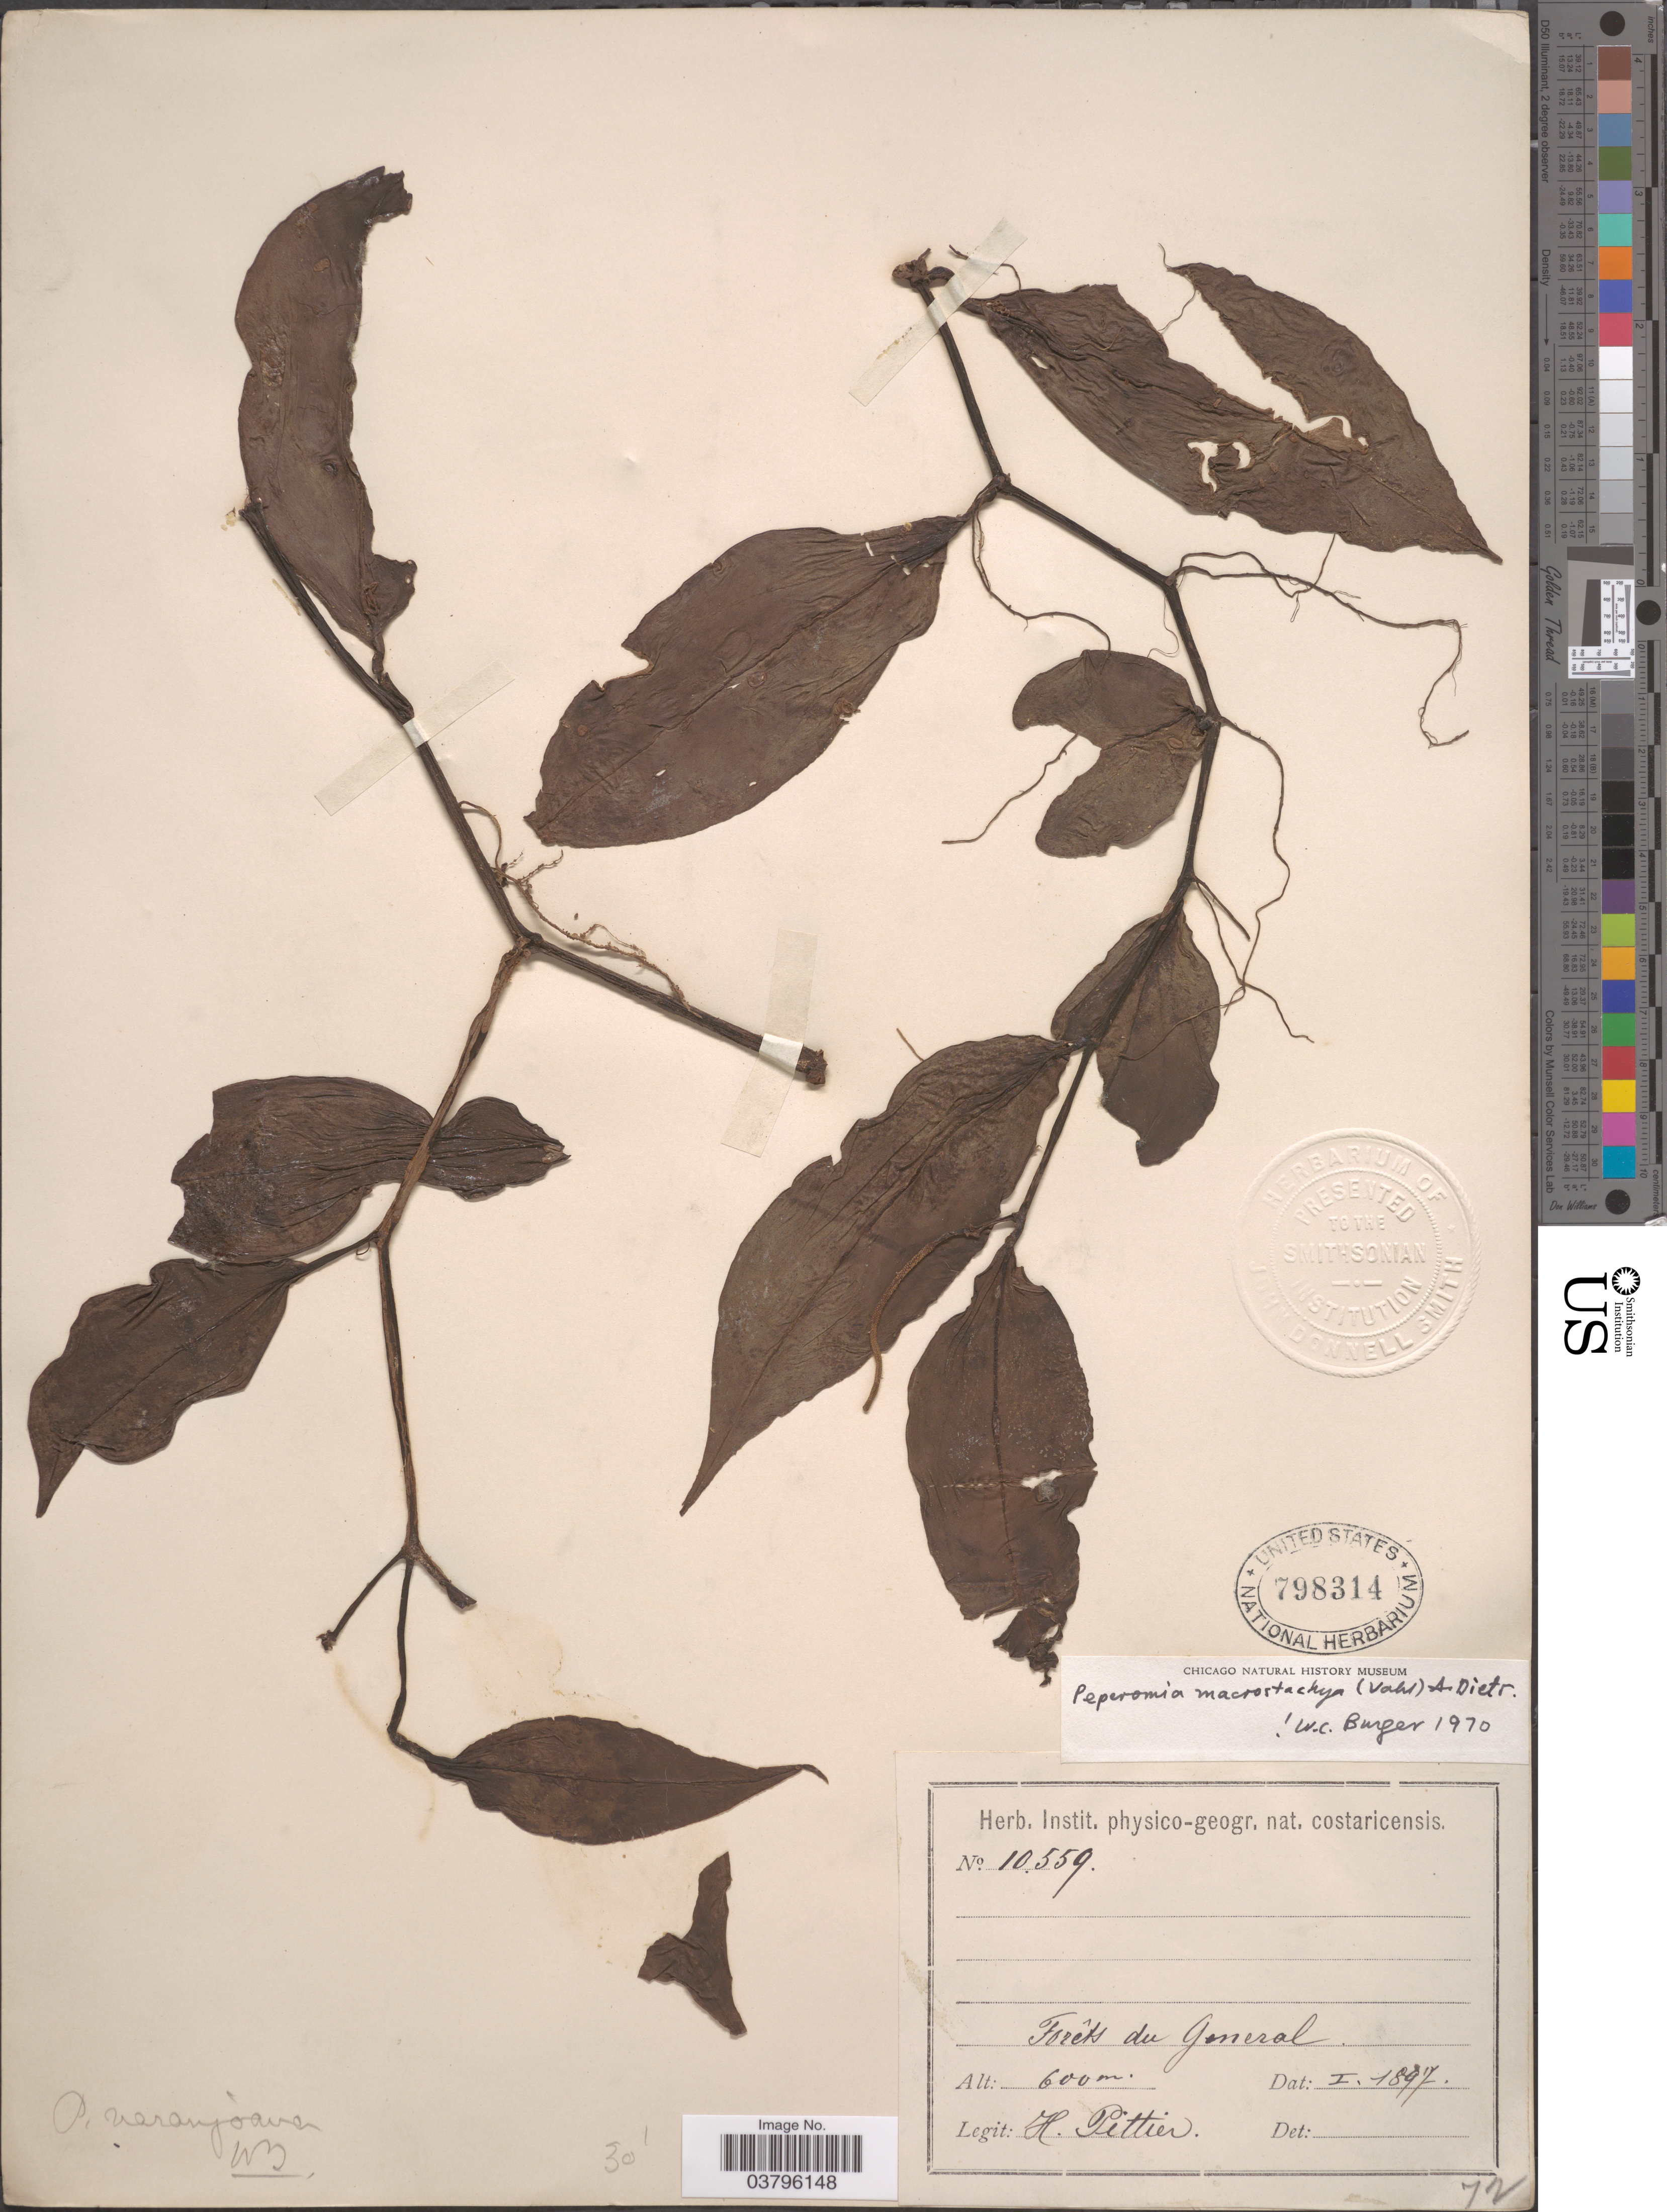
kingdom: Plantae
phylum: Tracheophyta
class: Magnoliopsida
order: Piperales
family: Piperaceae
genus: Peperomia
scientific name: Peperomia macrostachya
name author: (Vahl) A. Dietr.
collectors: H. F. Pittier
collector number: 10559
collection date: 1897-01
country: Costa Rica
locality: Forêts du General.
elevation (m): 600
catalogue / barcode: US 798314